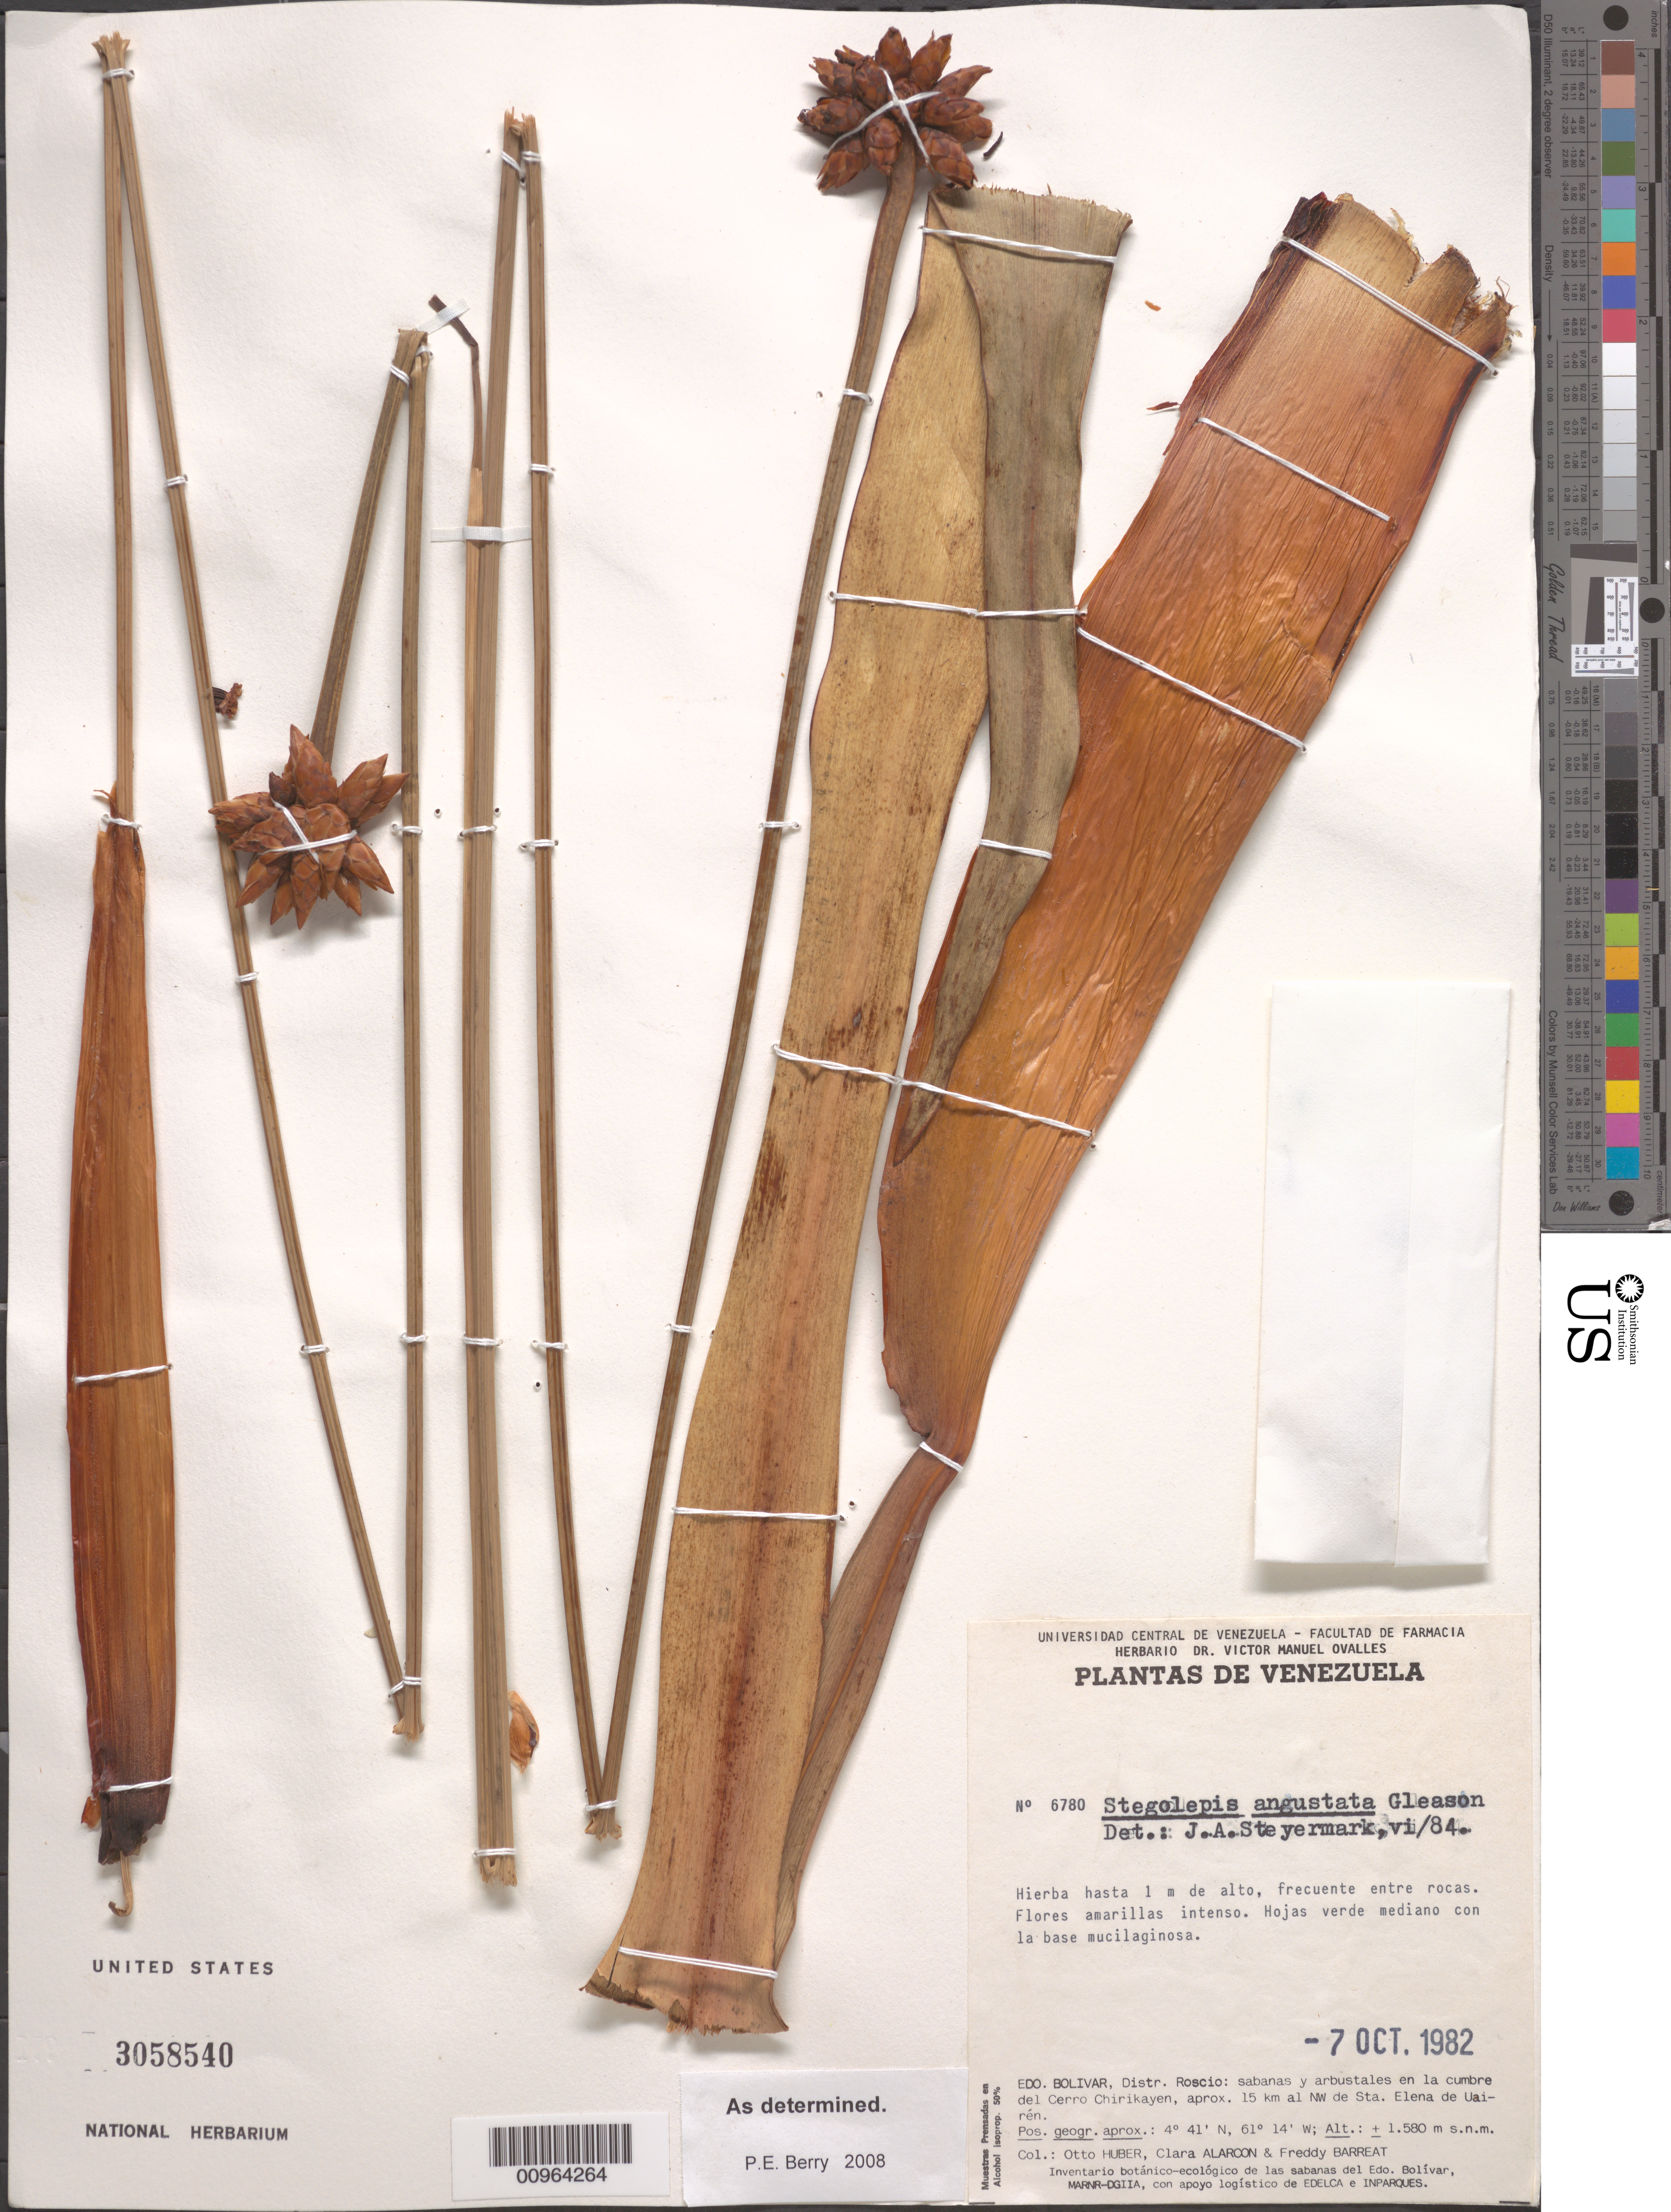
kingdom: Plantae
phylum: Tracheophyta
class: Liliopsida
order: Poales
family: Rapateaceae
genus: Stegolepis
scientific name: Stegolepis angustata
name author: Gleason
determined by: Berry, P. E., (WIS), University of Wisconsin - Madison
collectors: O. Huber, C. Alarcon & F. Barreat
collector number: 6780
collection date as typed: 7-Oct-82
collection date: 1982-10-07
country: Venezuela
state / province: Bolívar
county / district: Roscio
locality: Cerro Chirikayen, 15 km NW de Sta. Elena de Uairén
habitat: Sabanas y arbustales en la cumbre del cerro; entre rocas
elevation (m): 1580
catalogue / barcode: US 3058540